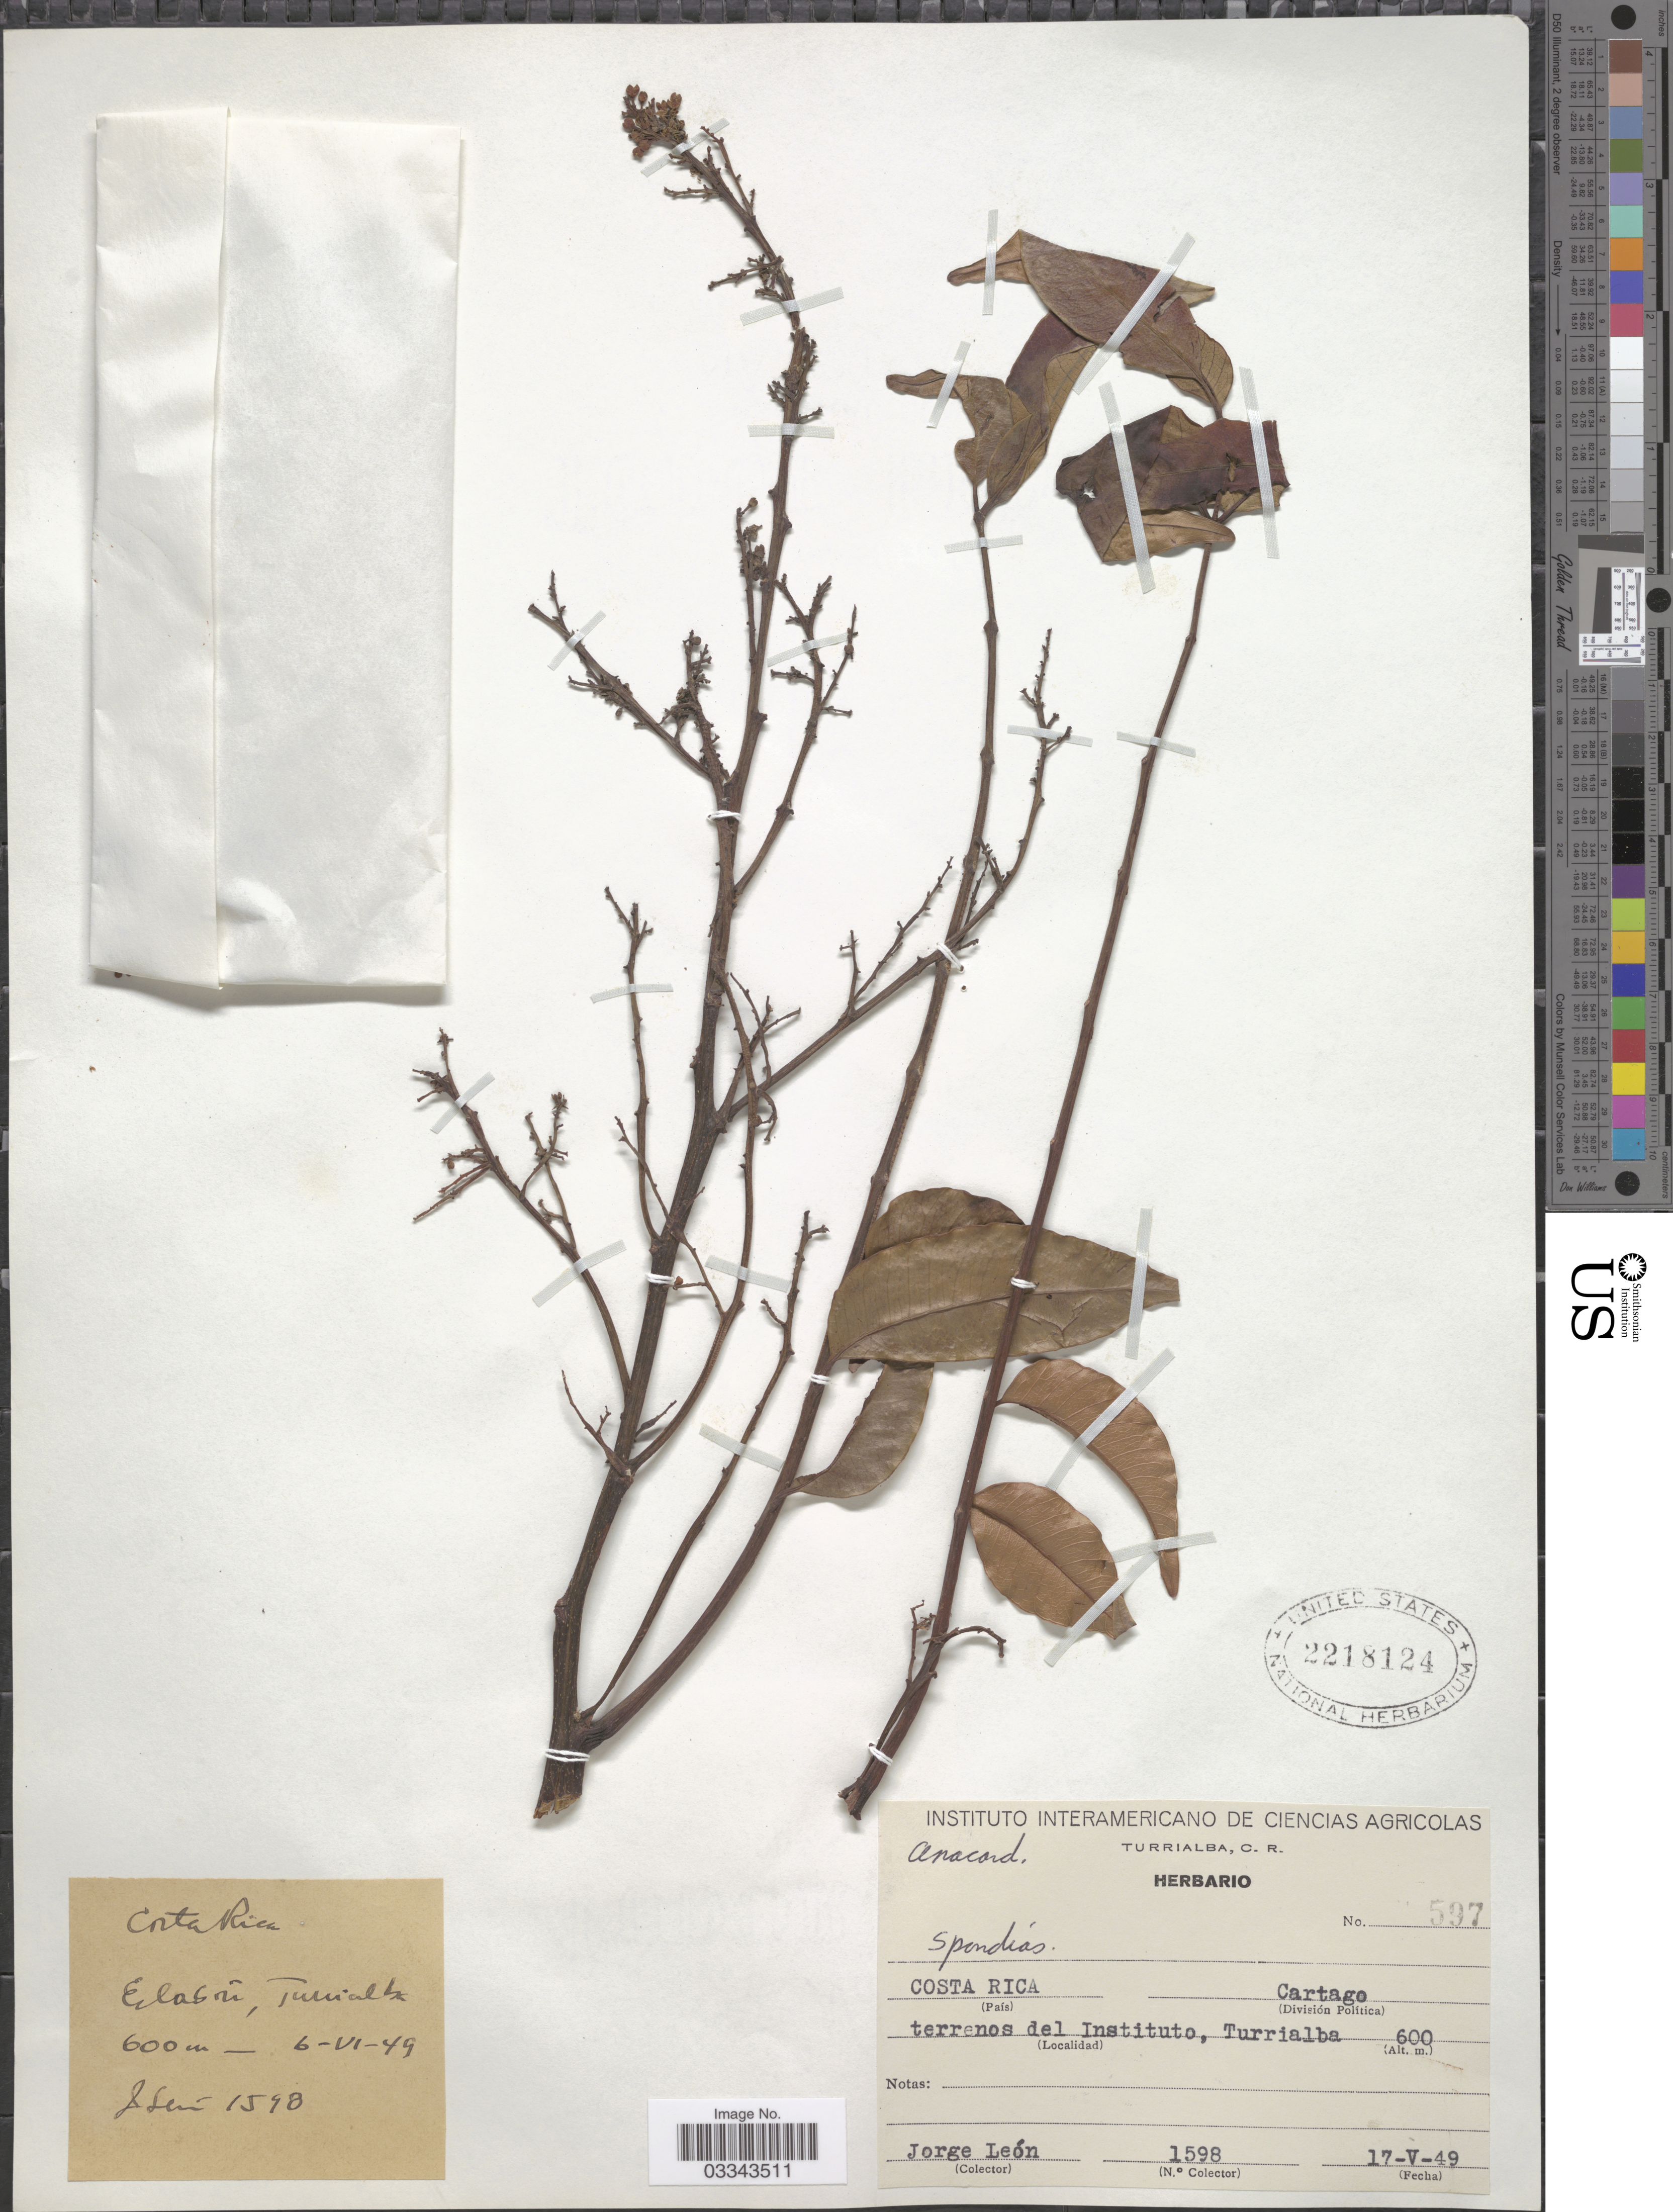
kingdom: Plantae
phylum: Tracheophyta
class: Magnoliopsida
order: Sapindales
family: Anacardiaceae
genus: Spondias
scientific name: Spondias mombin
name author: L.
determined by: Mitchell, John D.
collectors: J. León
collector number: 1598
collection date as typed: Transcribed d/m/y: 17/5/49 to 6/6/49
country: Costa Rica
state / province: Cartago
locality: Terrenos del Instituto, Turrialba, Elabri [interpreted].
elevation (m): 600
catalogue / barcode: US 2218124